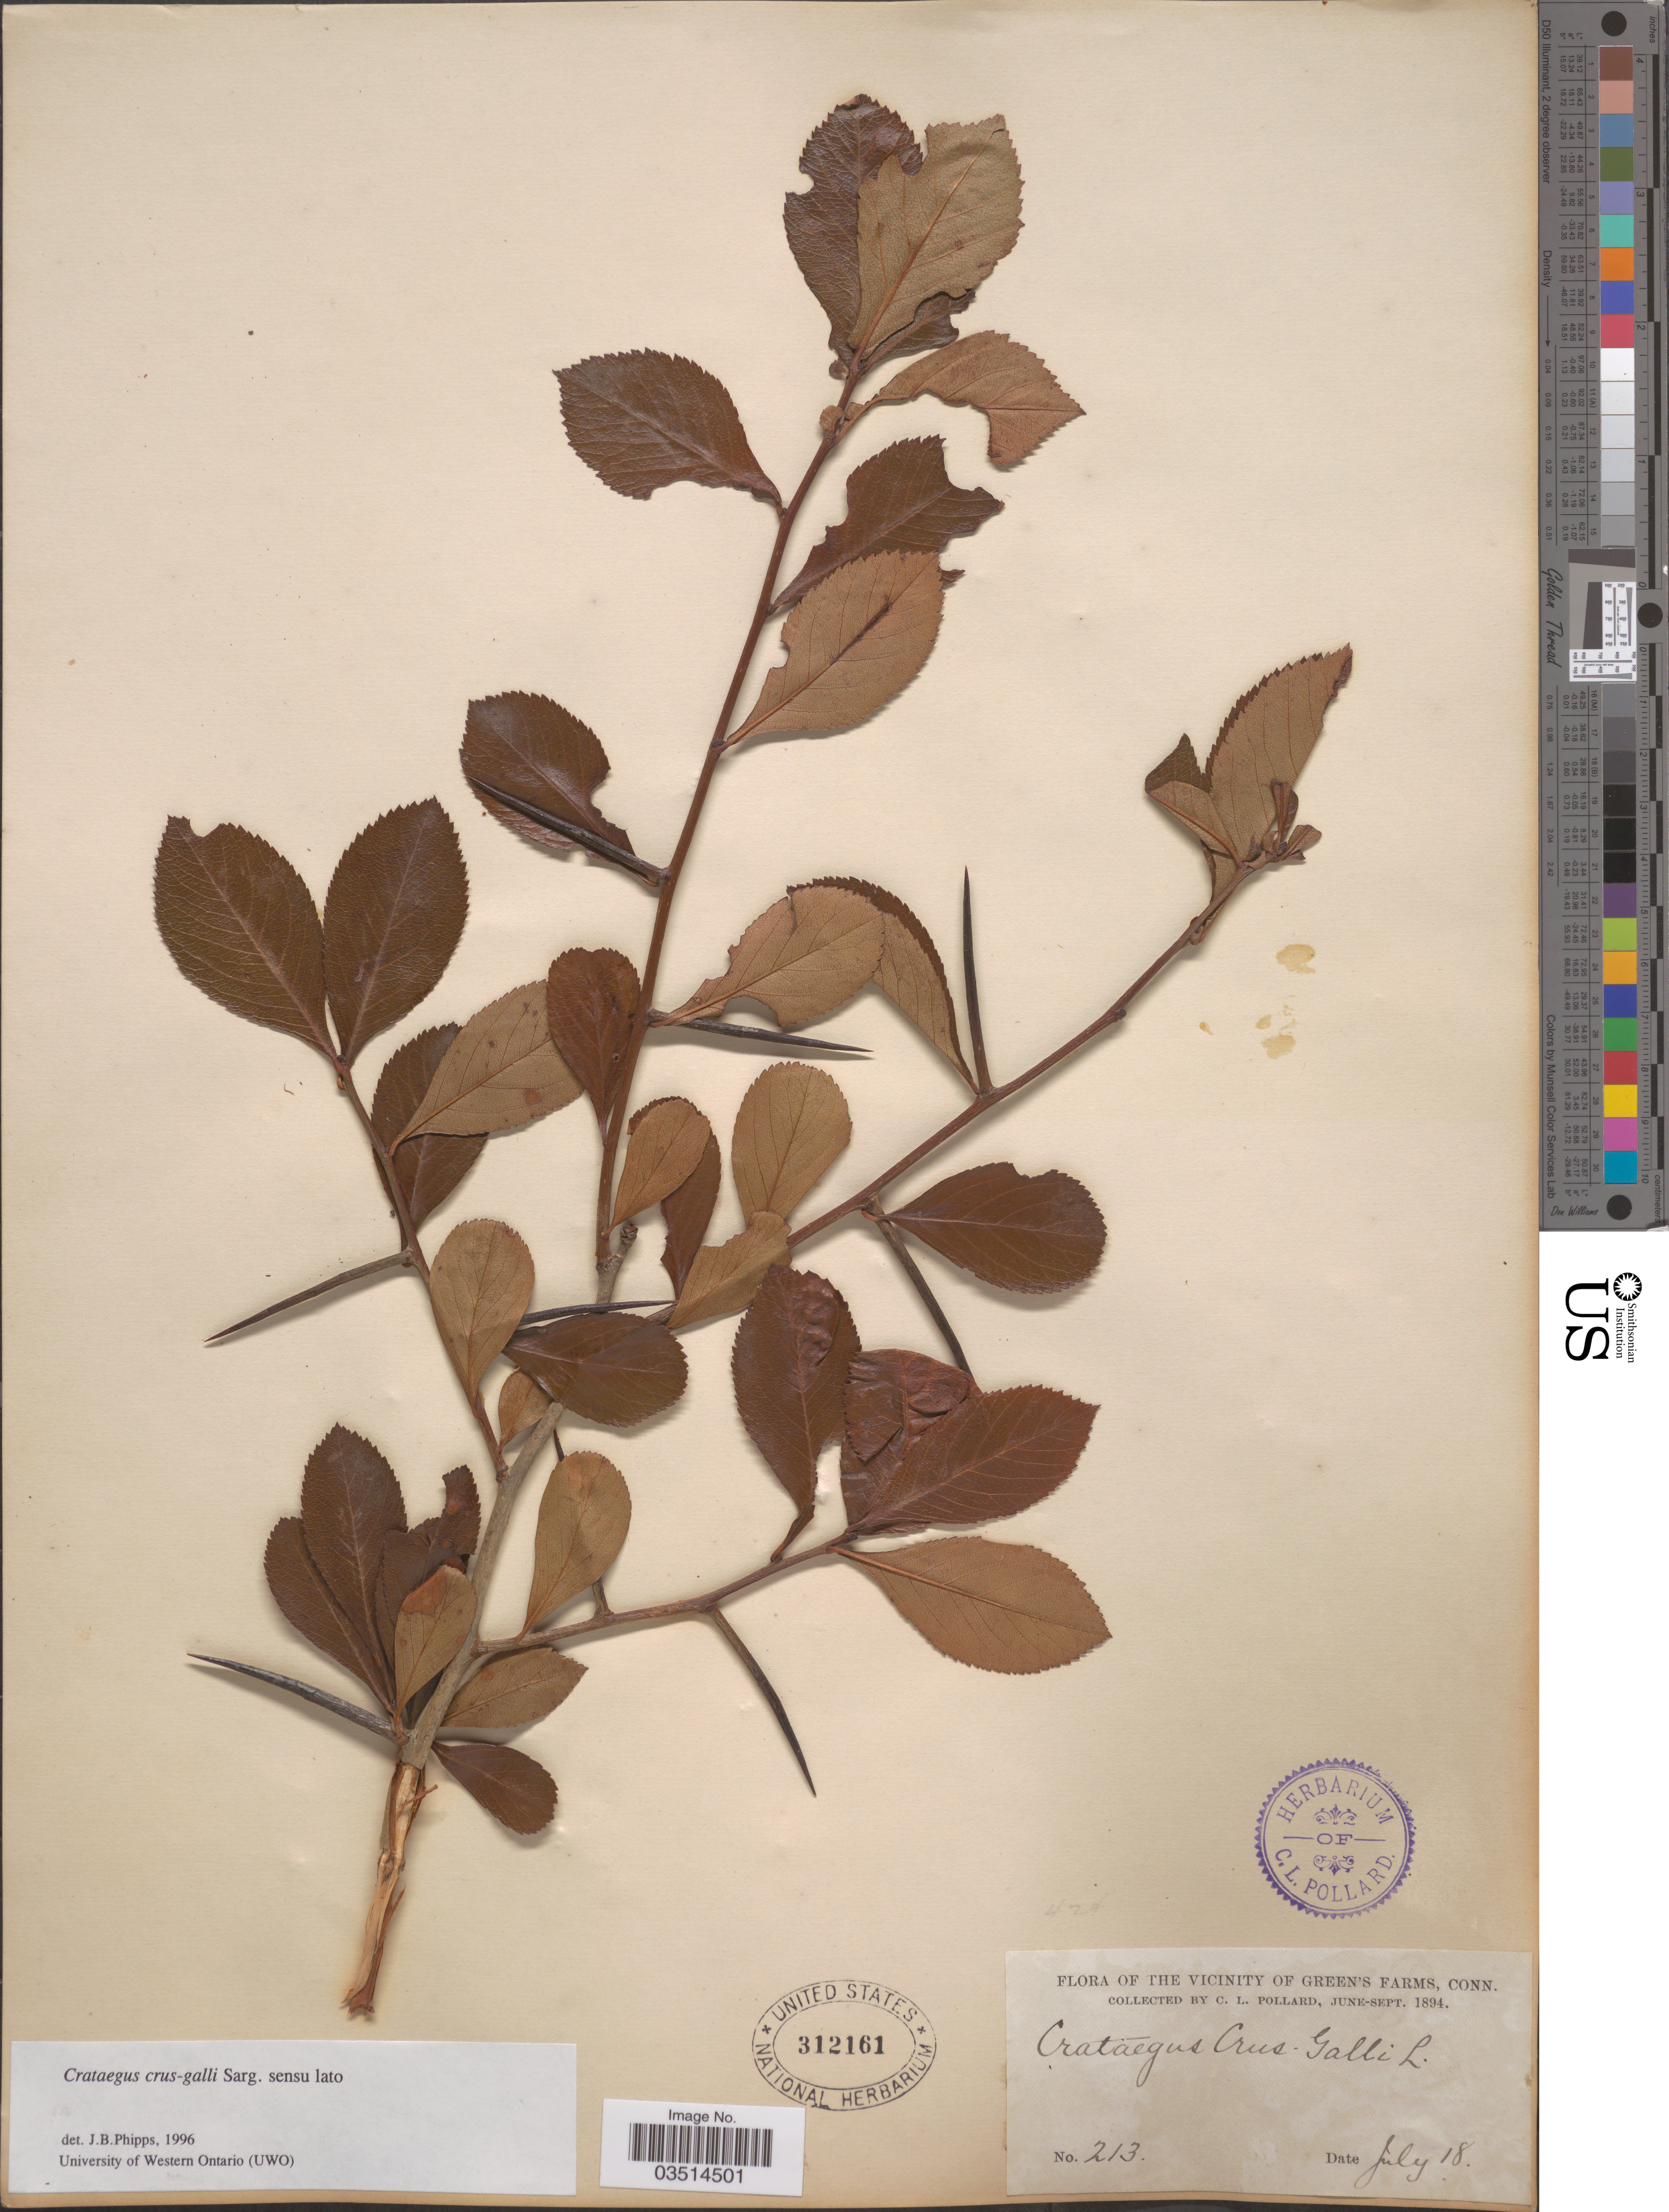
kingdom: Plantae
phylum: Tracheophyta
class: Magnoliopsida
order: Rosales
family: Rosaceae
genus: Crataegus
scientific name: Crataegus crus-galli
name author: L.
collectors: C. L. Pollard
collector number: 213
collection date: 1894-07-18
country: United States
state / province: Connecticut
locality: The Vicinity of Green's Farms.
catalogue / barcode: US 312161